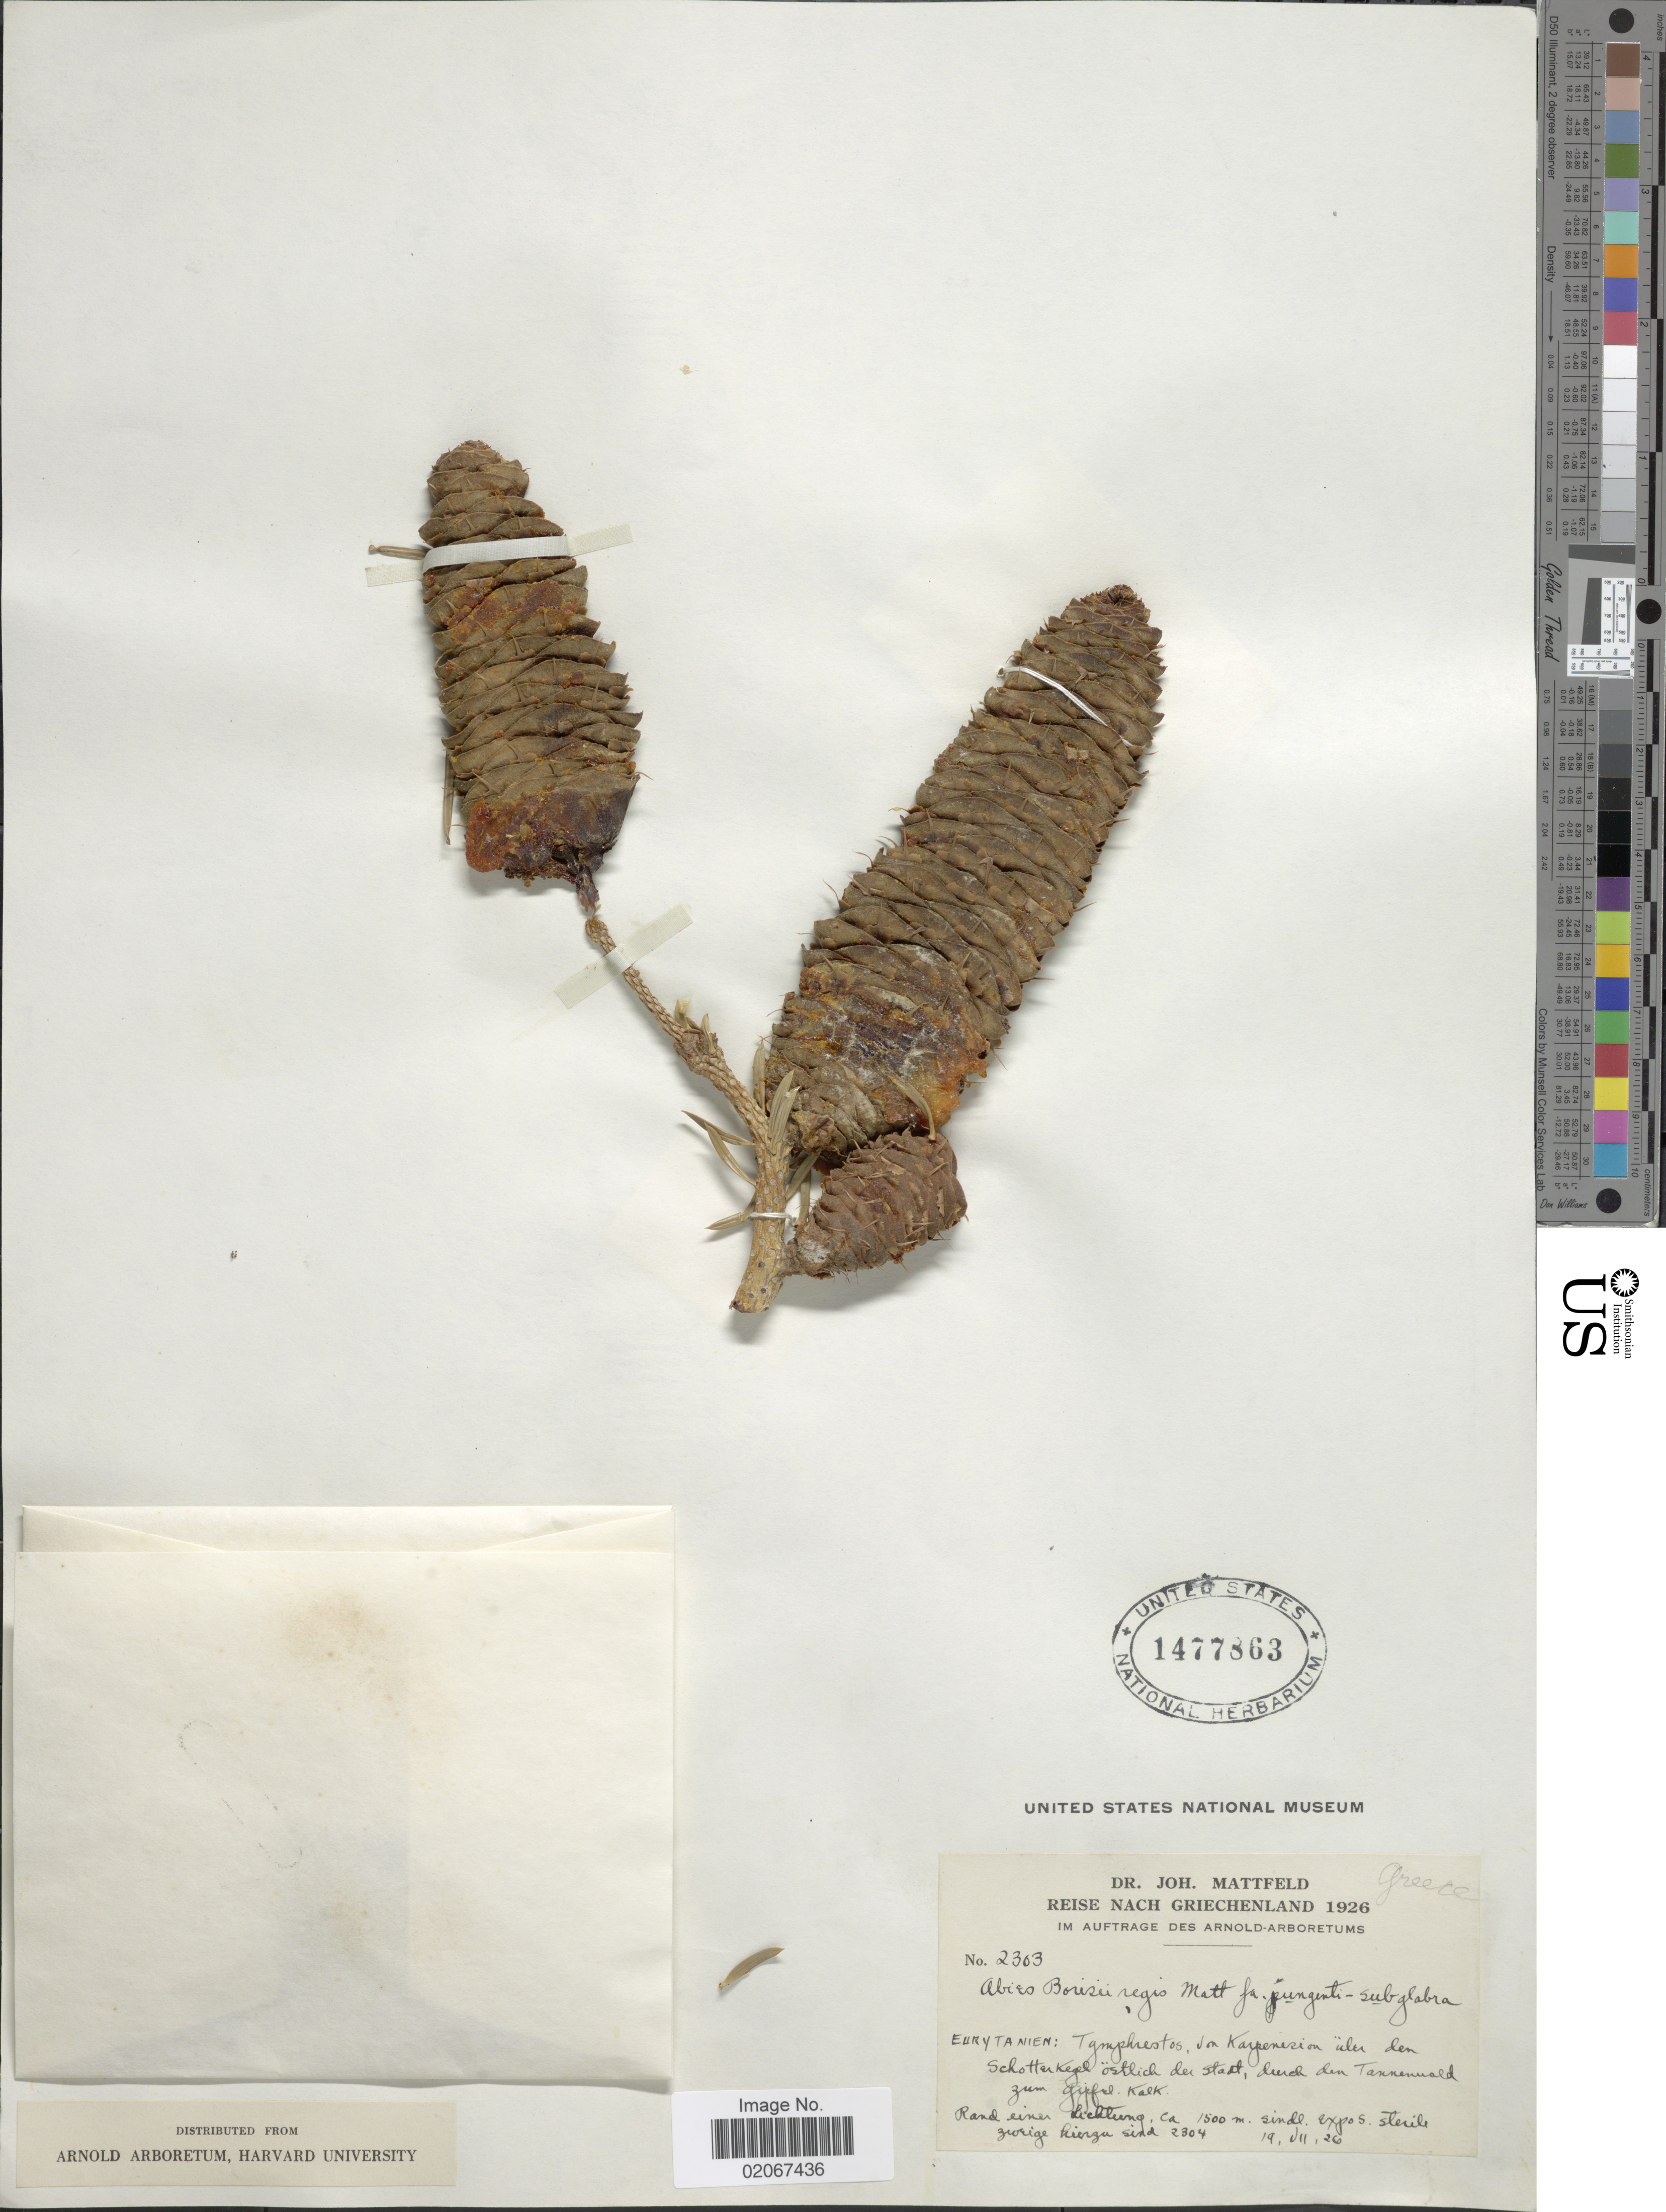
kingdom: Plantae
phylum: Tracheophyta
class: Pinopsida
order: Pinales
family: Pinaceae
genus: Abies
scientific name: Abies borisii-regis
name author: Mattf.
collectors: J. Mattfeld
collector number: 2303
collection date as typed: Transcribed d/m/y: 19/7/26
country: Greece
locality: Eurytanien: Tgmphrestos, von Kayenesion über den Schotter Kegel östlich der stadt, durch den Tannenwald zum Gypfel.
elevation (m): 1500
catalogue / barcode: US 1477863